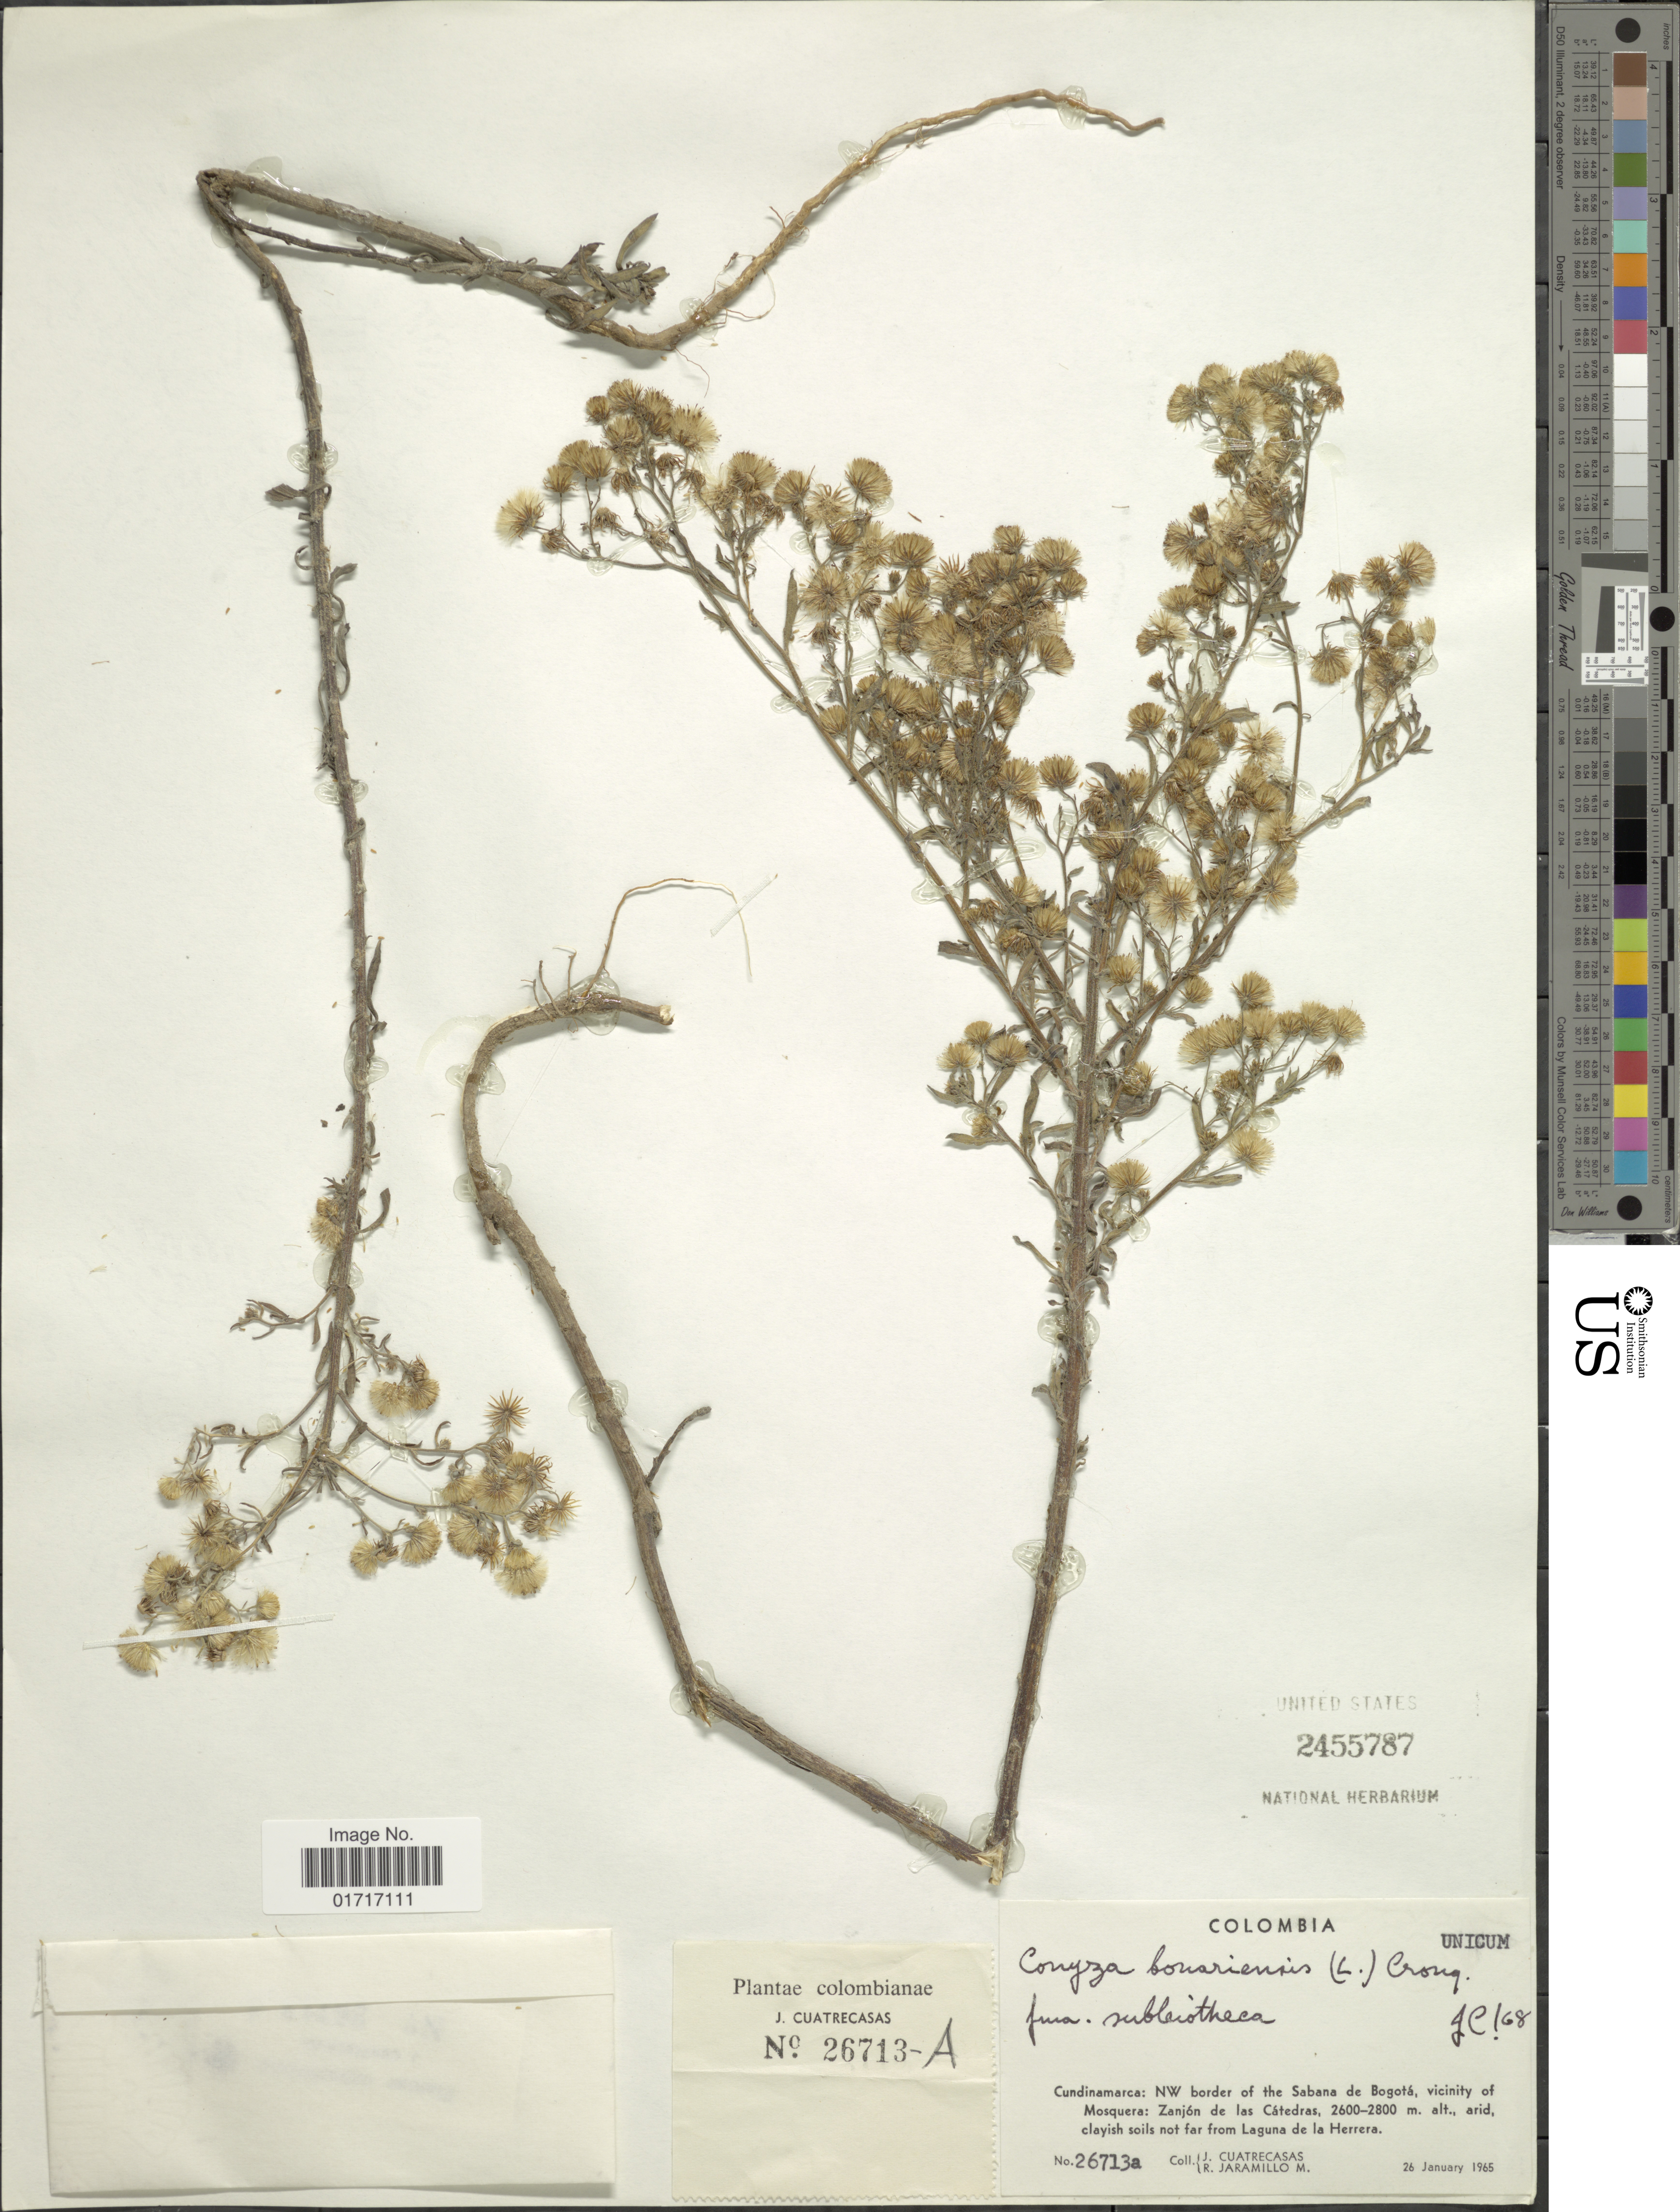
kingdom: Plantae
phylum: Tracheophyta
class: Magnoliopsida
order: Asterales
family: Asteraceae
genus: Conyza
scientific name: Conyza bonariensis f. subleiotheca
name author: Cuatrec.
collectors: J. Cuatrecasas & R. Jaramillo M.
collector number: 26713a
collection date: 1965-01-26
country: Colombia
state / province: Cundinamarca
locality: Cundinamarca: NW border of the Sabana de Bogota, vicinity of Mosquera: Zanjon de las Catedras, arid clayish soils not far from Laguna de la Herrera.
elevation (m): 2600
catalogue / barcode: US 2455787